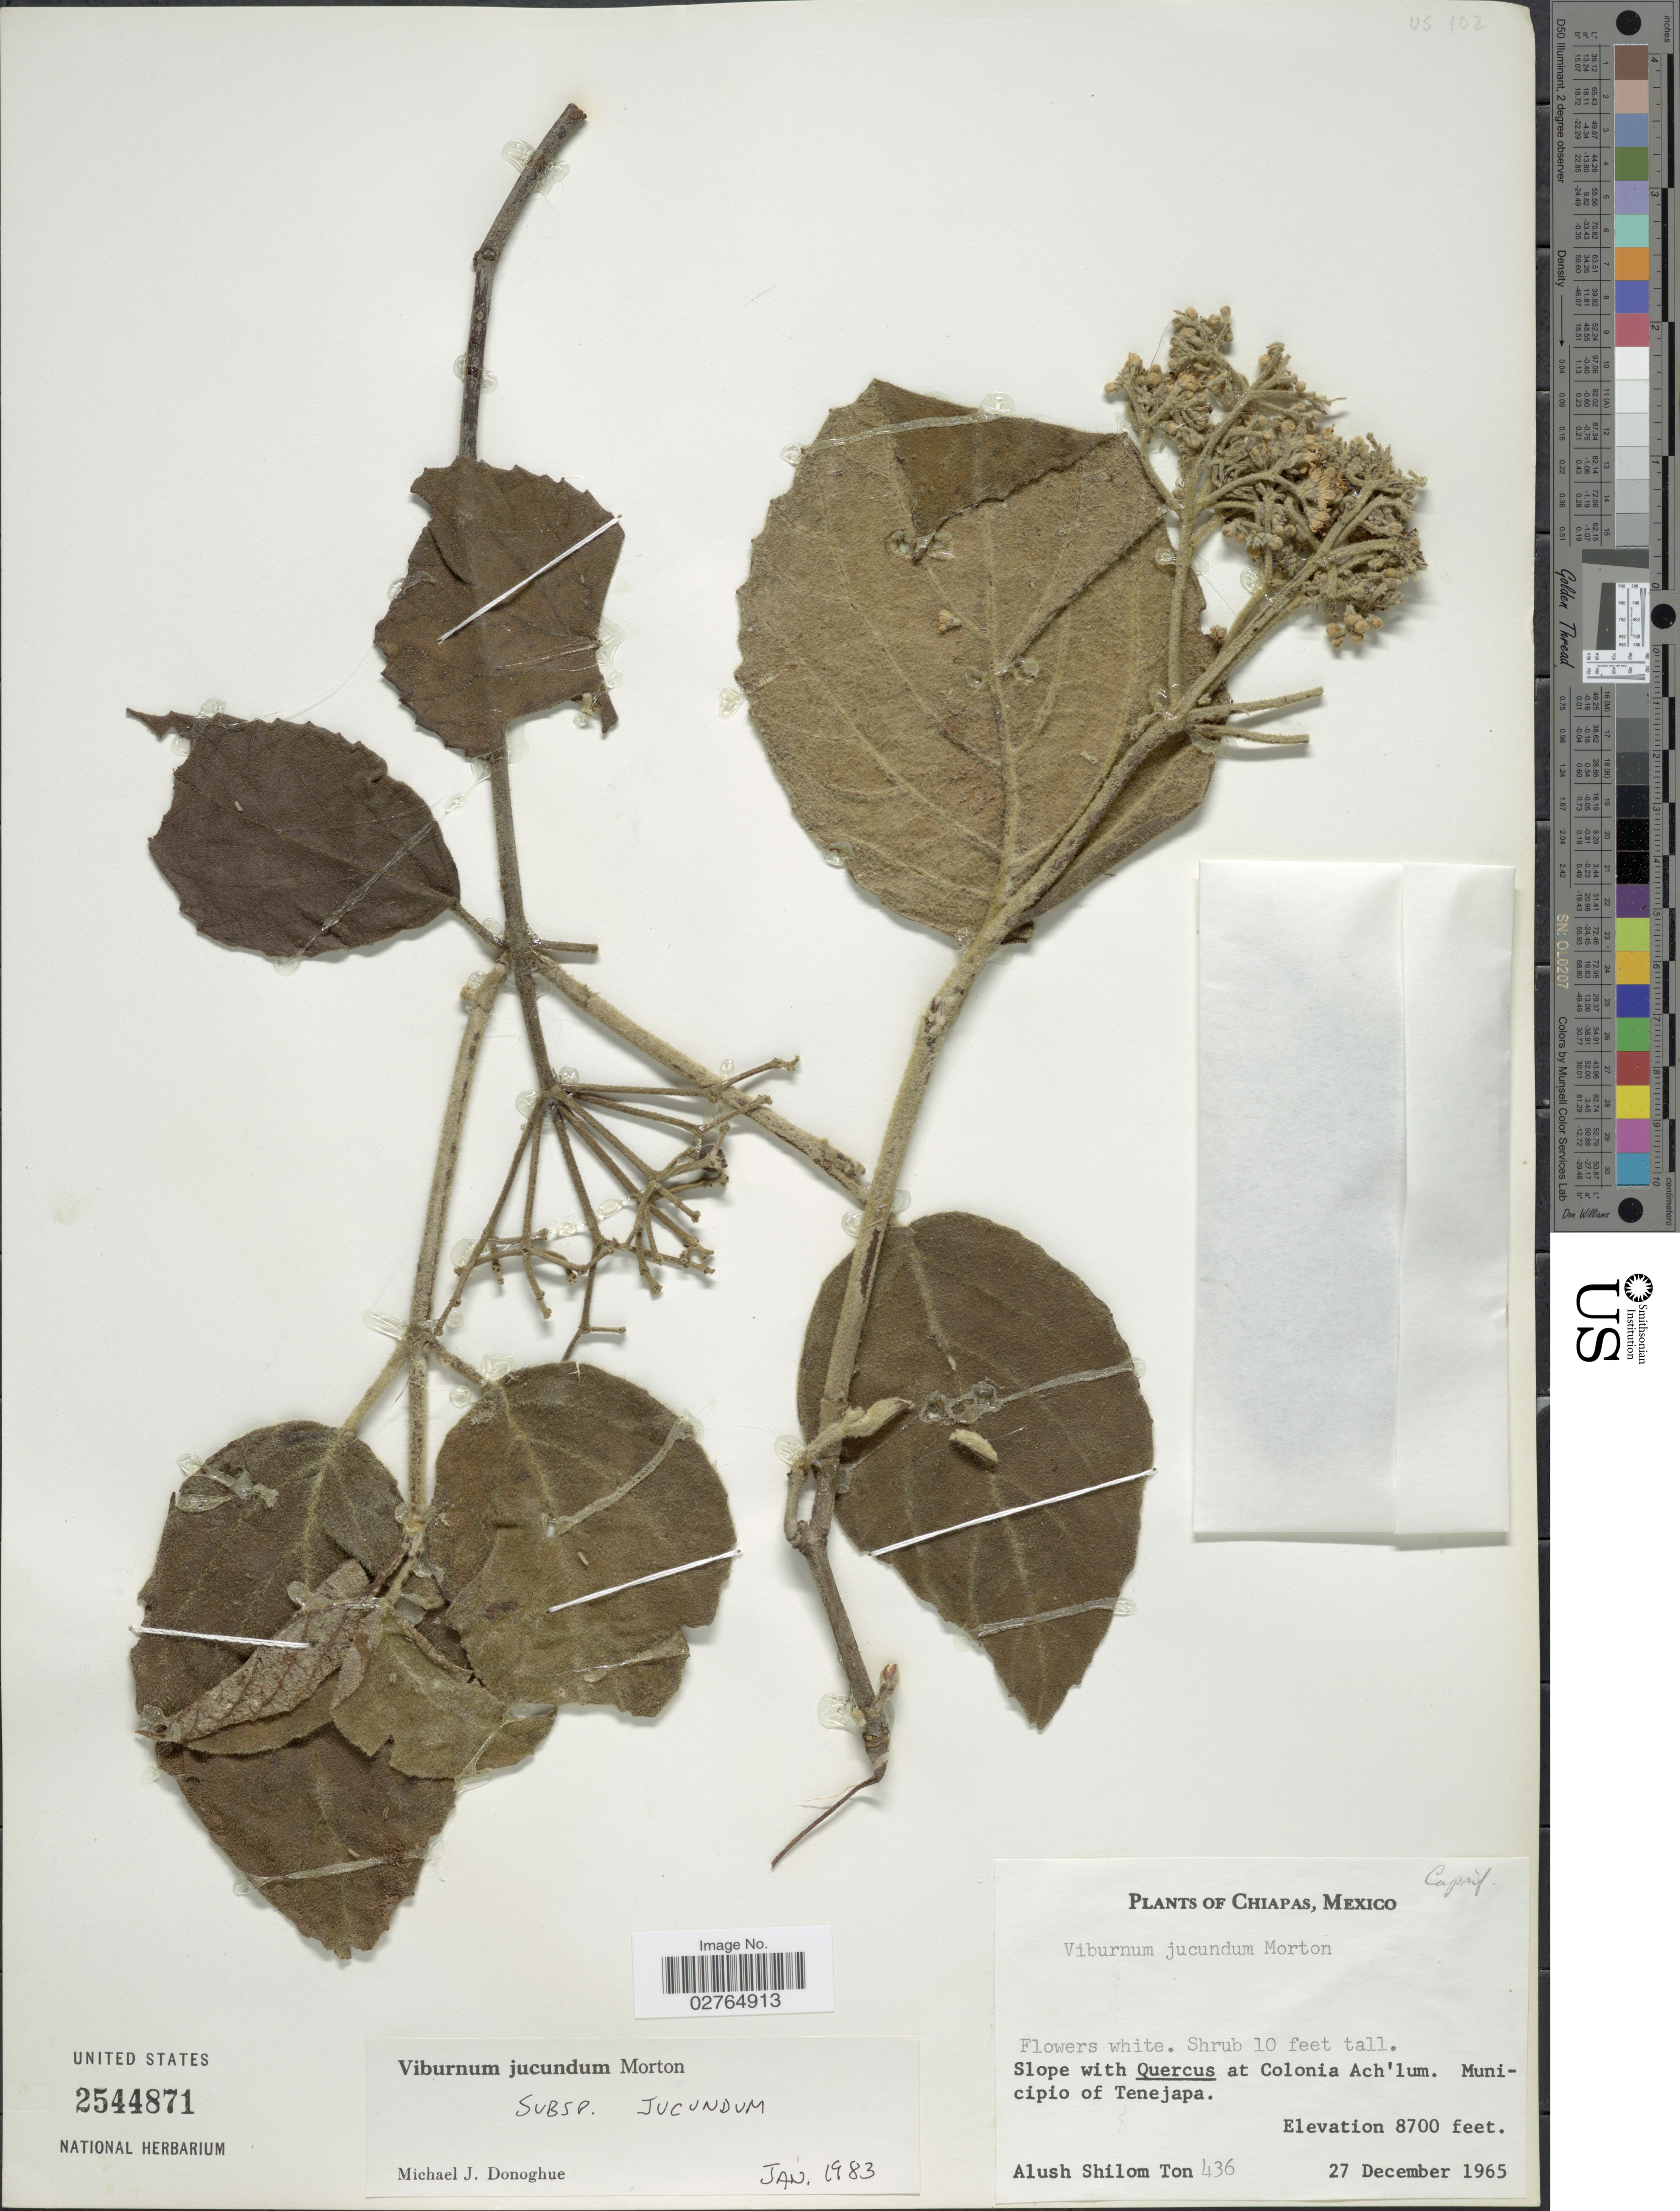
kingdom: Plantae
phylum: Tracheophyta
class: Magnoliopsida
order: Dipsacales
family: Viburnaceae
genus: Viburnum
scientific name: Viburnum jucundum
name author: C.V. Morton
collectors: A. M. Ton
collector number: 436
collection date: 1965-12-27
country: Mexico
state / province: Chiapas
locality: At Colonia Ach' lum. Municipio of Tenejapa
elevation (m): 2652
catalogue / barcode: US 2544871